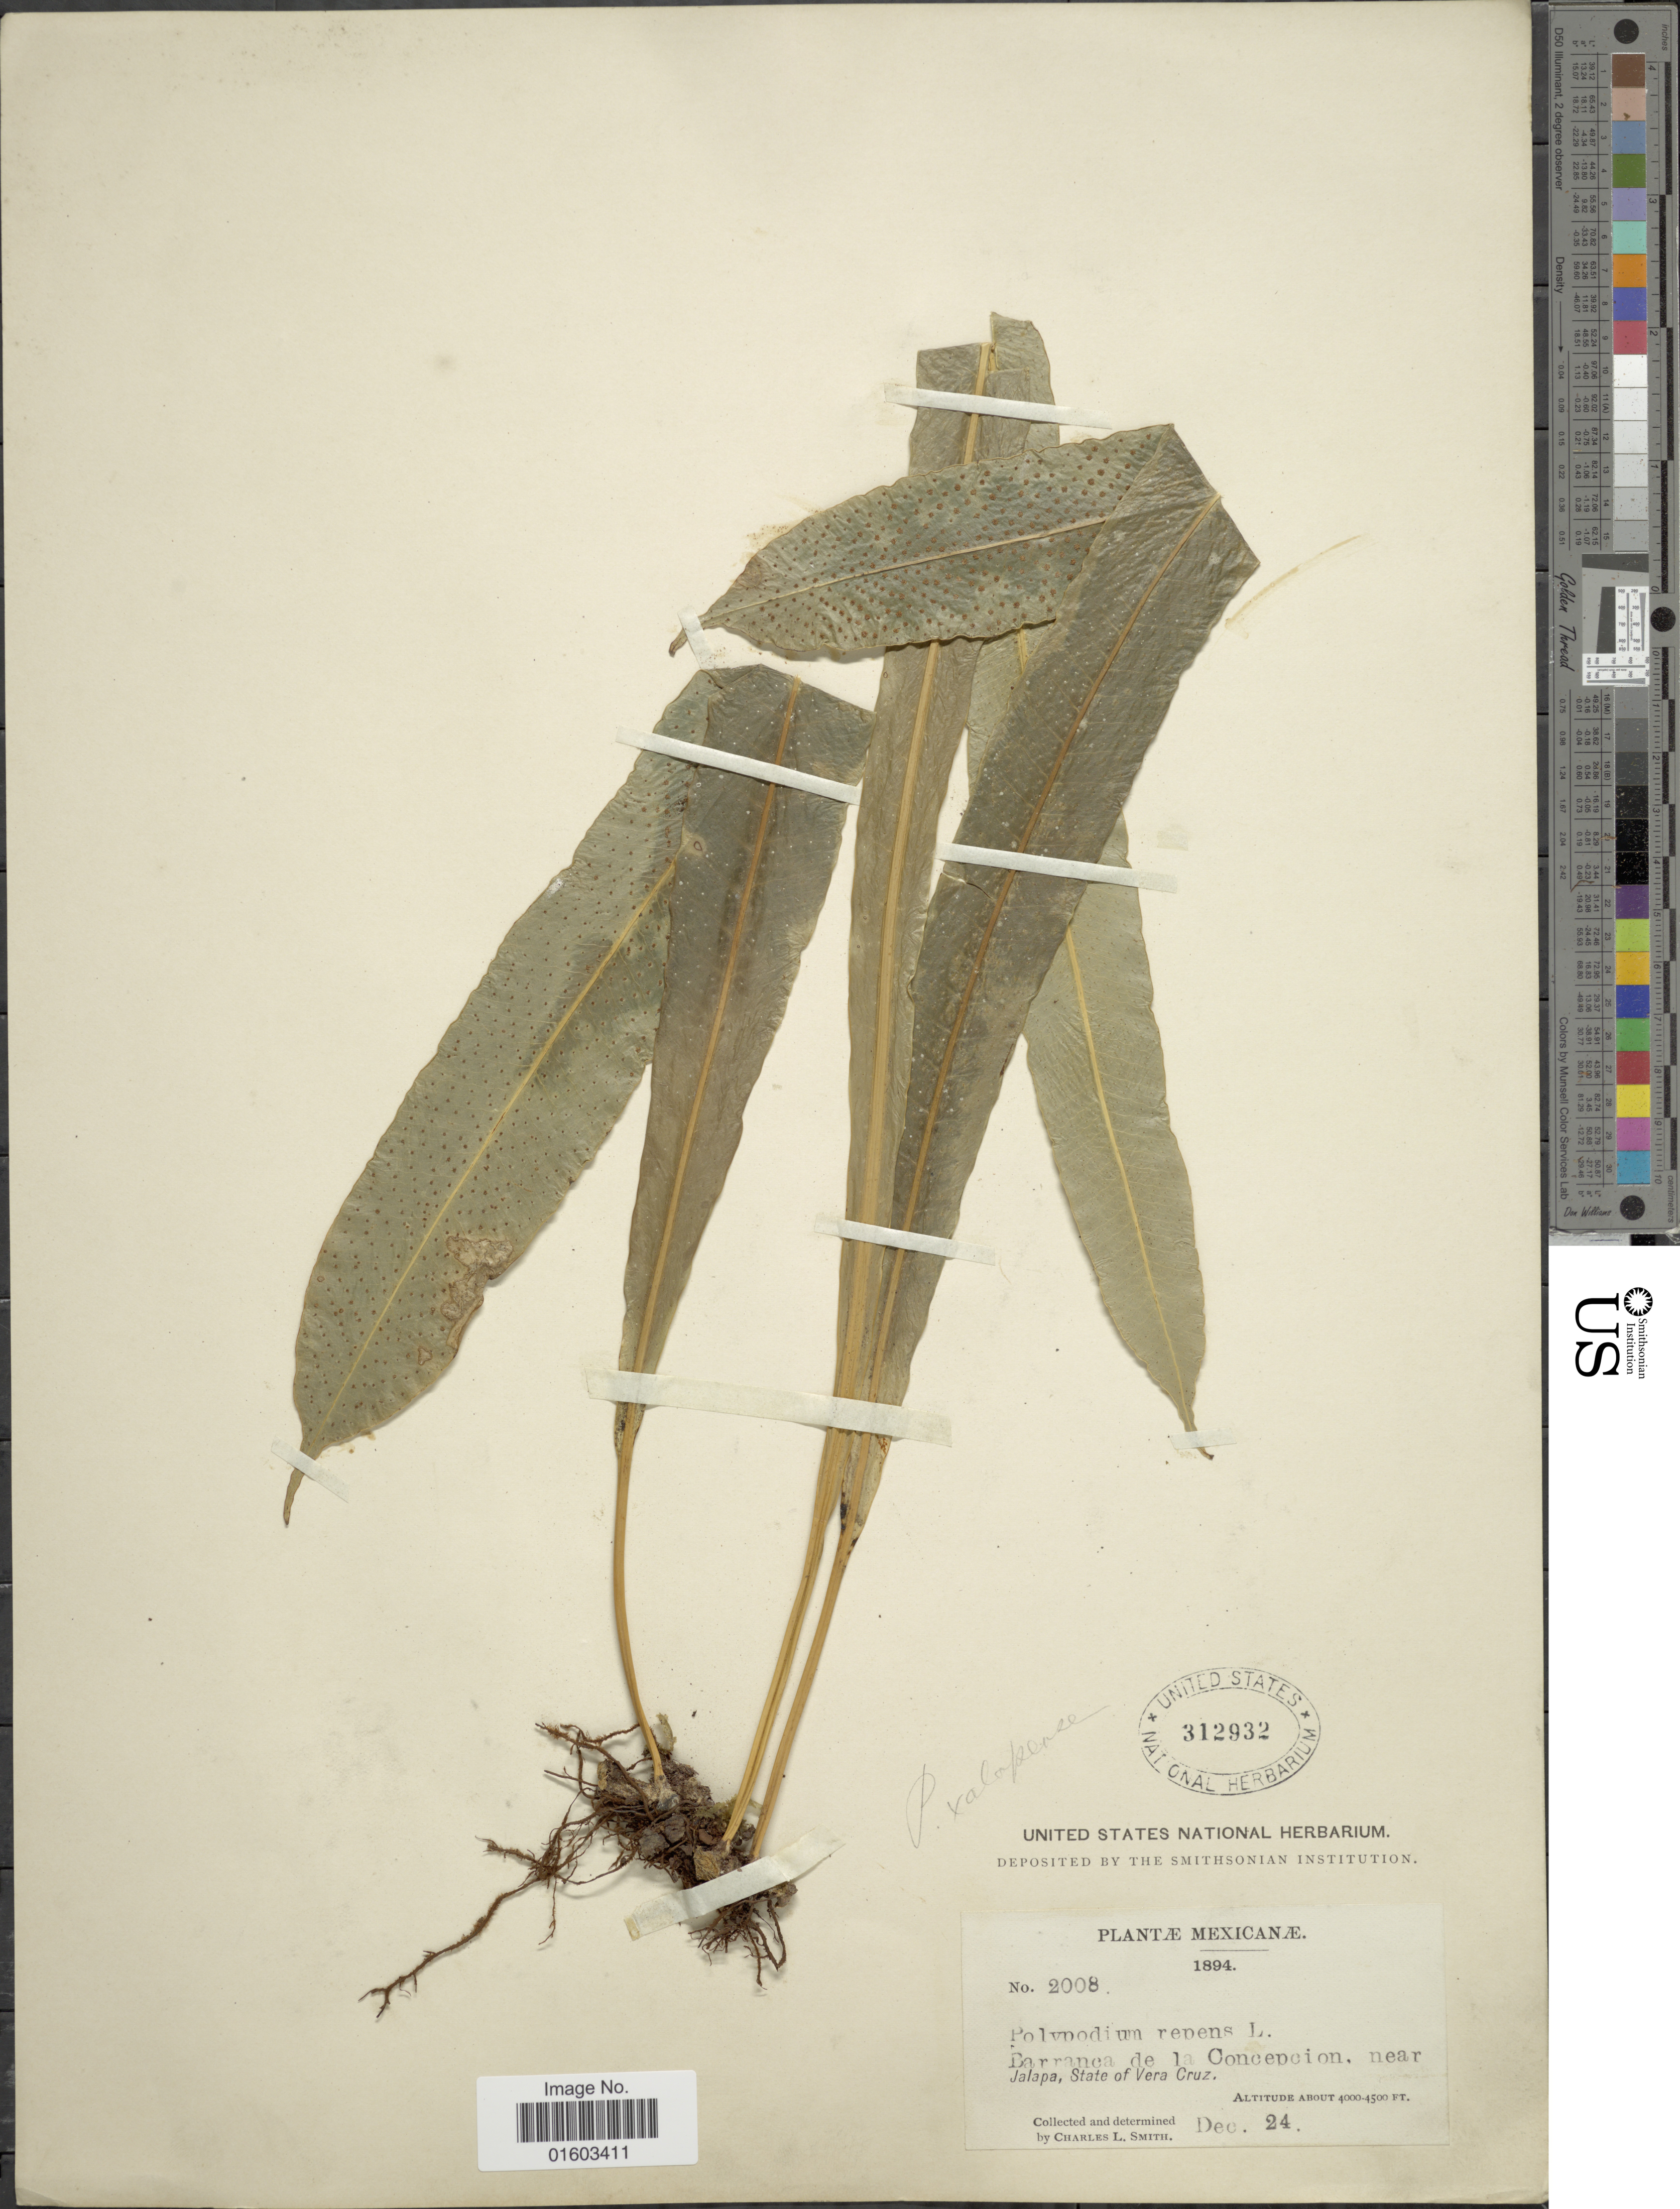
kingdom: Plantae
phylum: Tracheophyta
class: Polypodiopsida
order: Polypodiales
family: Polypodiaceae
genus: Campyloneurum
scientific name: Campyloneurum xalapense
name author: Fée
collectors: C. L. Smith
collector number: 2008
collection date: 1894-12-24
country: Mexico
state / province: Veracruz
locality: Barranca de La Concepcion, near Jalapa, State of Vera Cruz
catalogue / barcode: US 312932